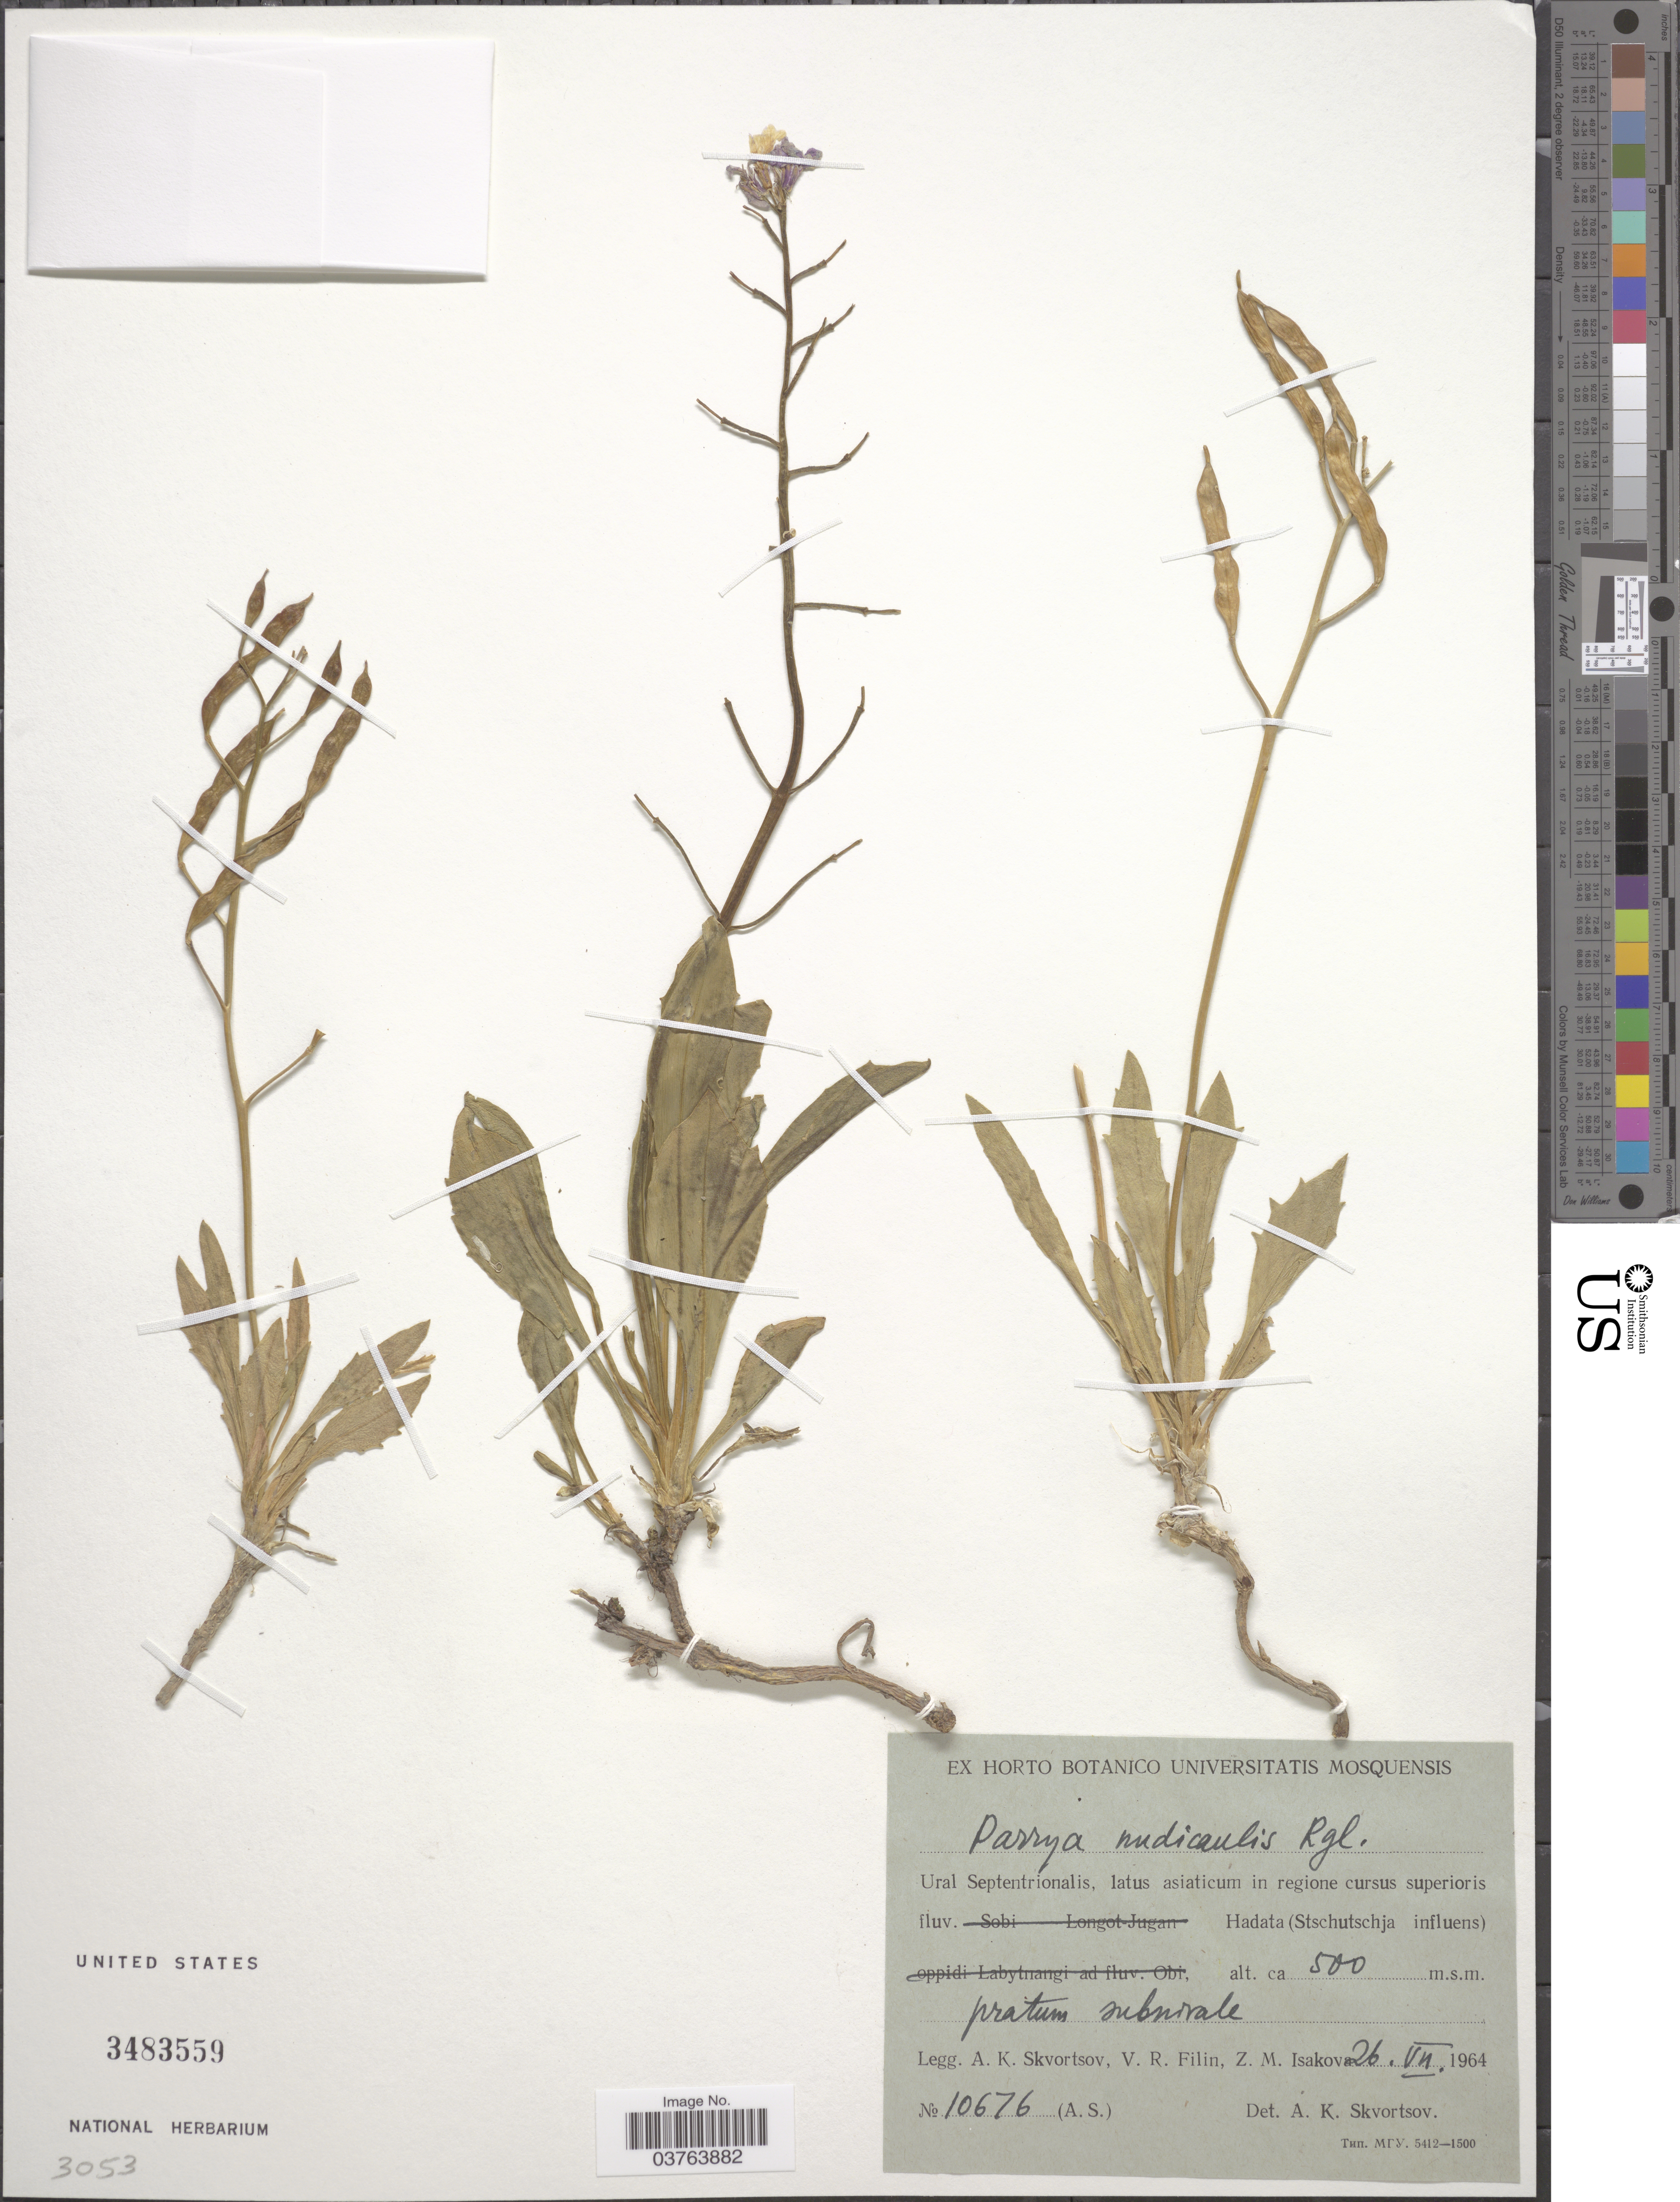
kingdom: Plantae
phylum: Tracheophyta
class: Magnoliopsida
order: Brassicales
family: Brassicaceae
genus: Parrya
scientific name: Parrya nudicaulis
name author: (L.) Regel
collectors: A. K. Skvortsov, V. Filin & Z. Isakova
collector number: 10676 (A.S.)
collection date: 1964-07-26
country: Russian Federation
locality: Ural Septentrionalis, latus asiaticum in regione cursus superioris fluv. Hadata (Stschutschja influens).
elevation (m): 500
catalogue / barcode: US 3483559